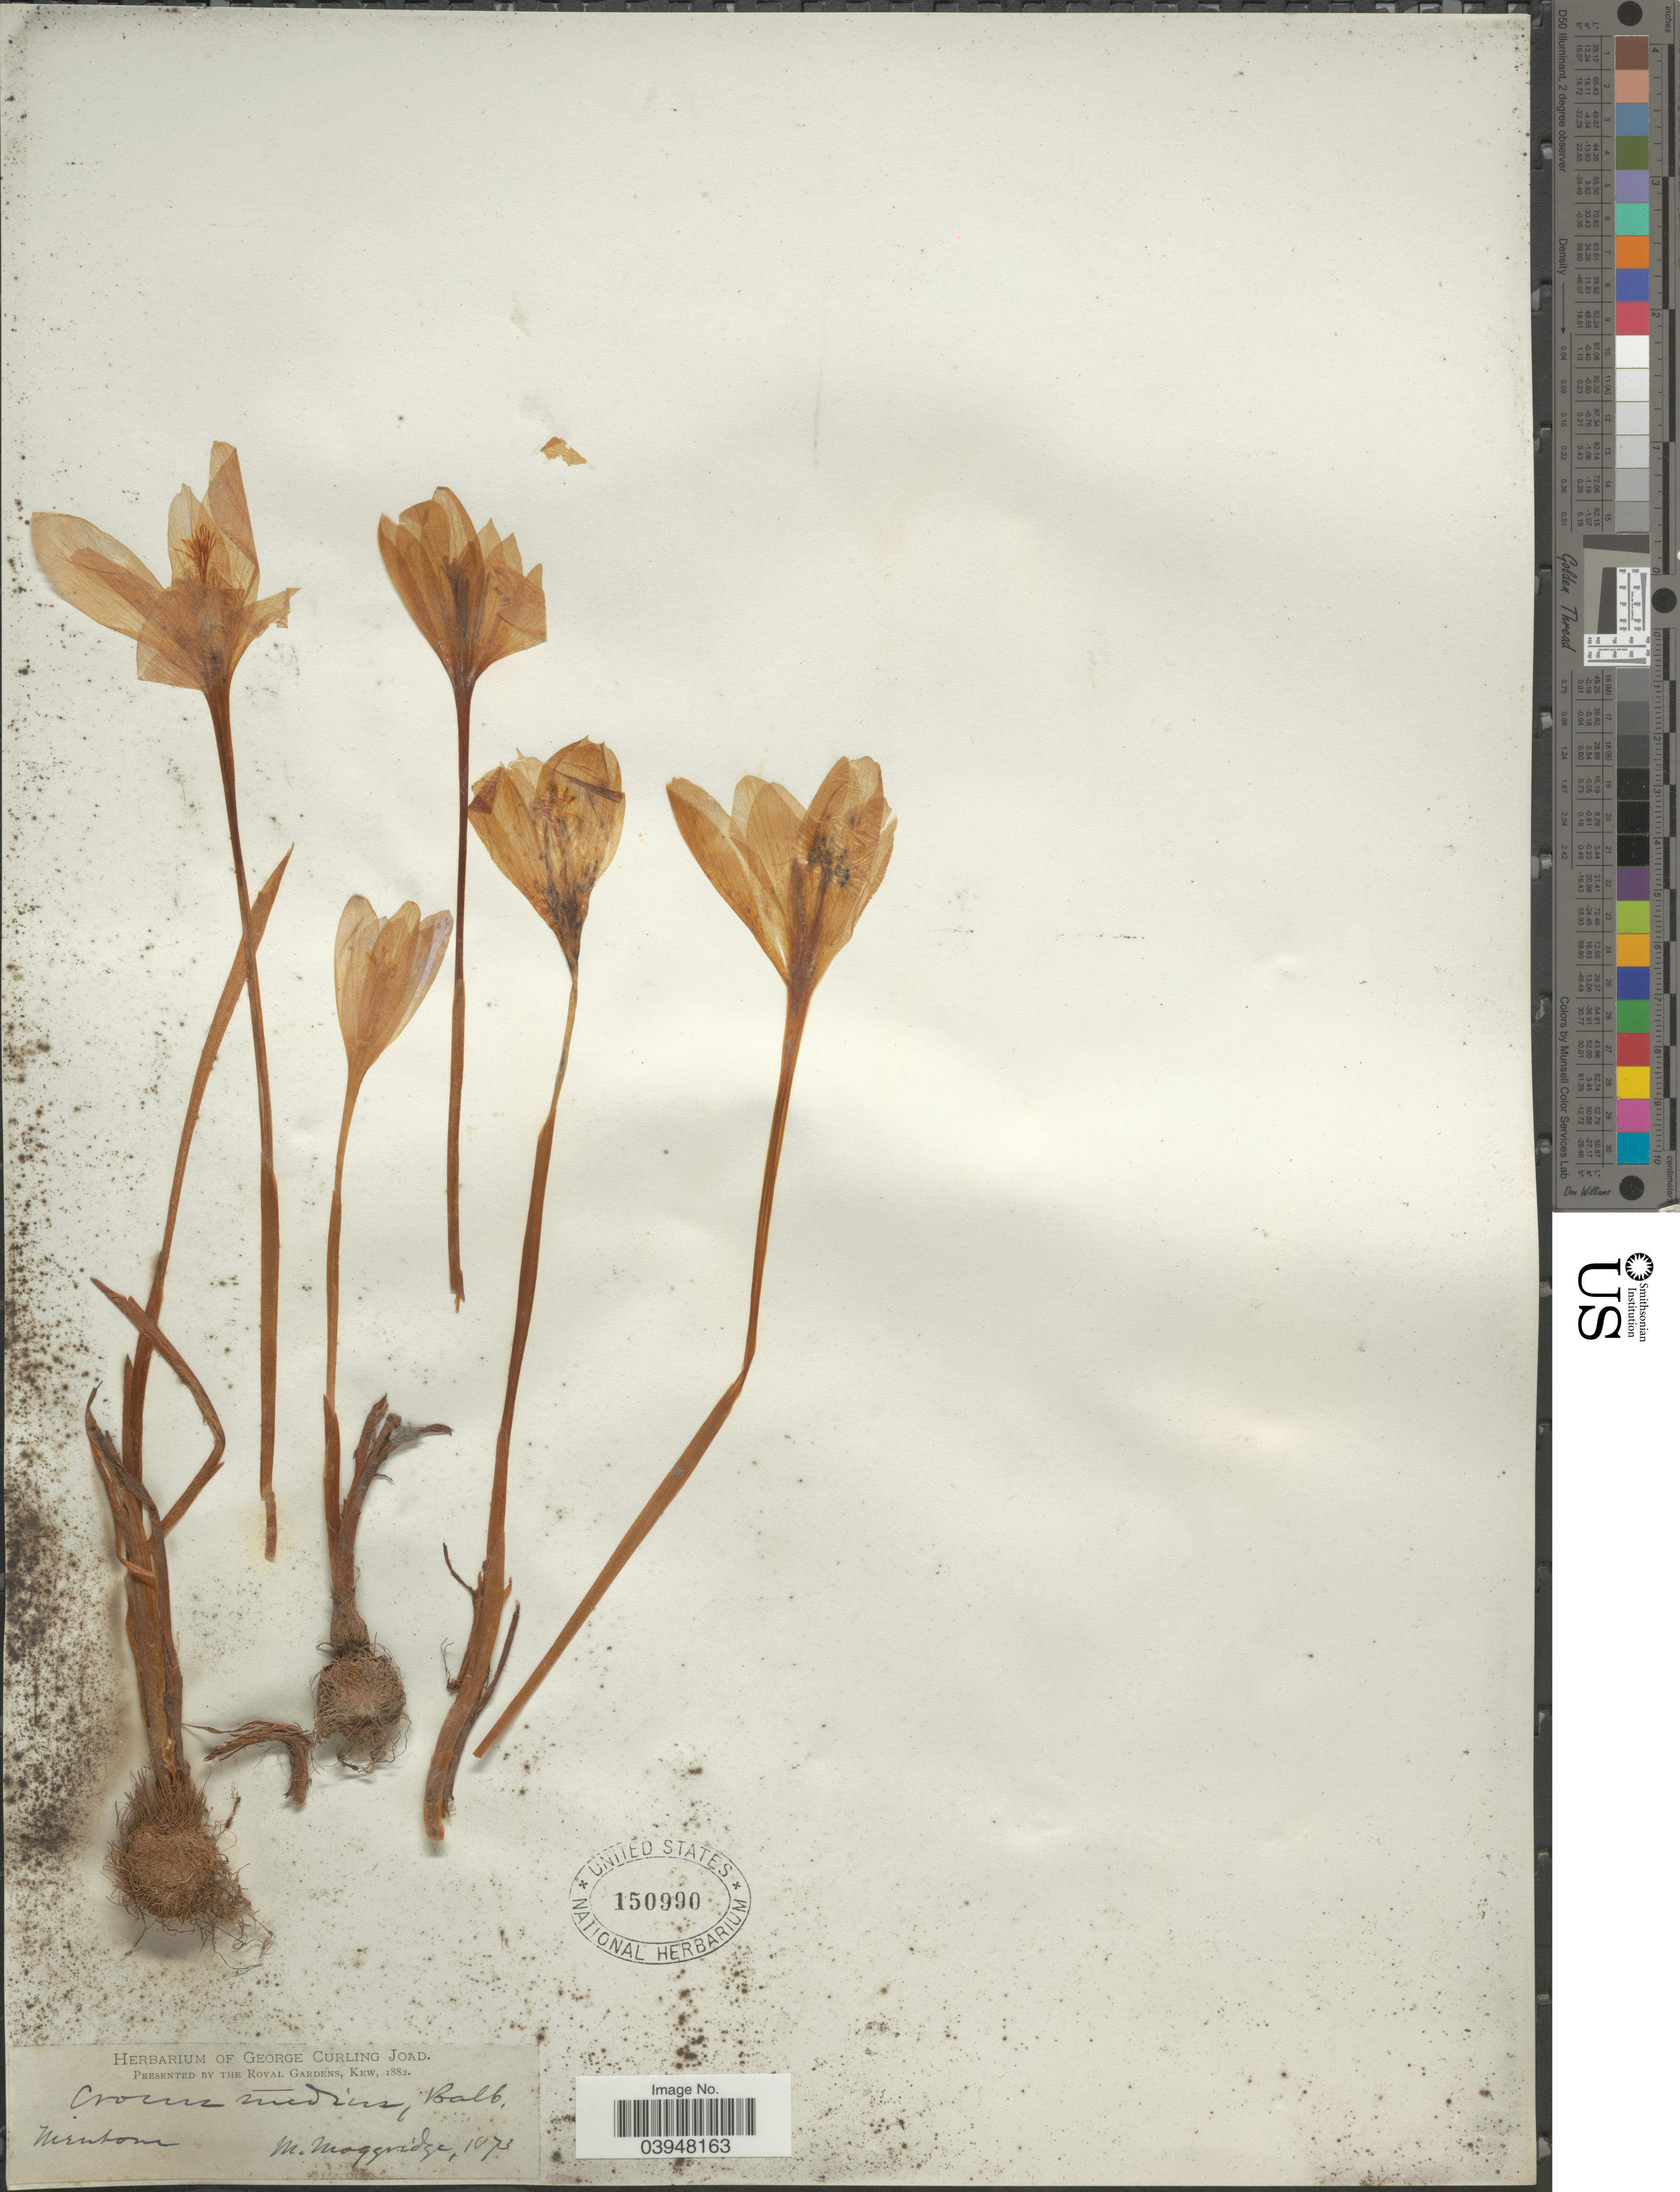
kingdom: Plantae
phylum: Tracheophyta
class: Liliopsida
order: Asparagales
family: Iridaceae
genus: Crocus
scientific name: Crocus medius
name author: Balb.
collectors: M. Moggridge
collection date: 1873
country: France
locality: Mentone.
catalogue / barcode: US 150990